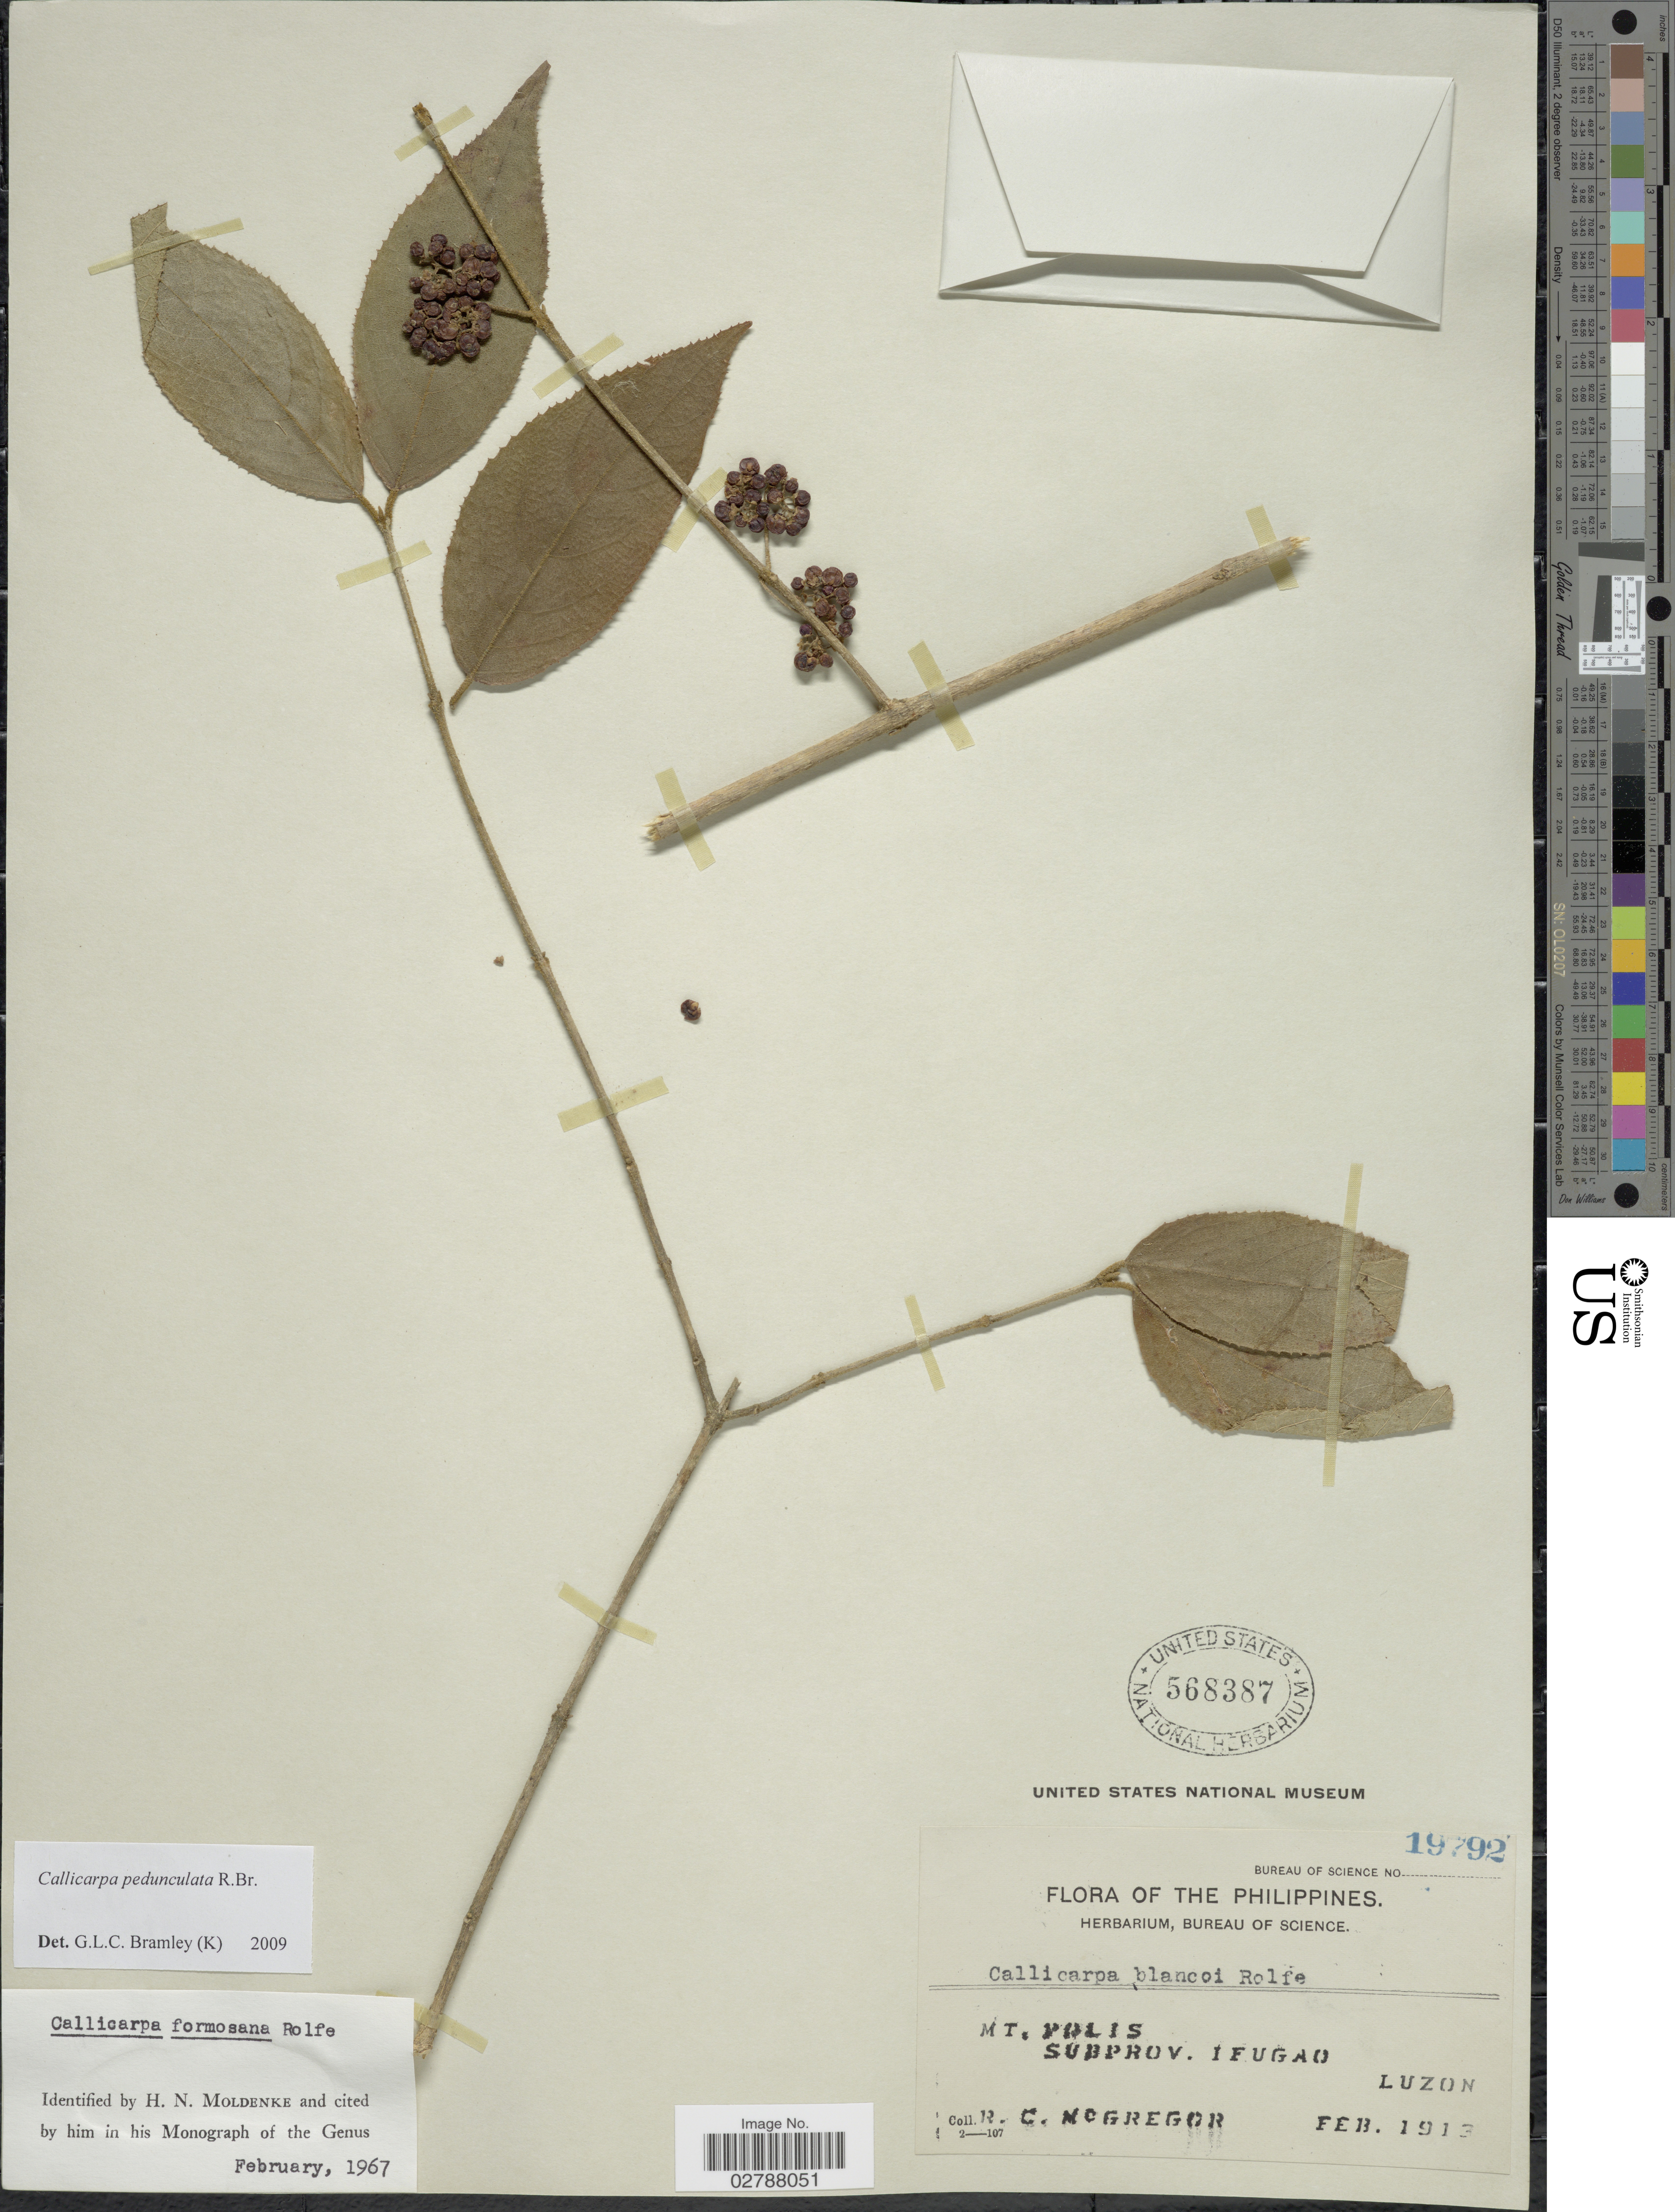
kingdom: Plantae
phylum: Tracheophyta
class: Magnoliopsida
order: Lamiales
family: Lamiaceae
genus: Callicarpa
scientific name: Callicarpa pedunculata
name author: R. Br.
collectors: R. C. McGregor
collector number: Bureau of Science19792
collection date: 1913-02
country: Philippines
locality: Mt. Polis, Subprov. Ifugao, Luzon.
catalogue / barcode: US 568387